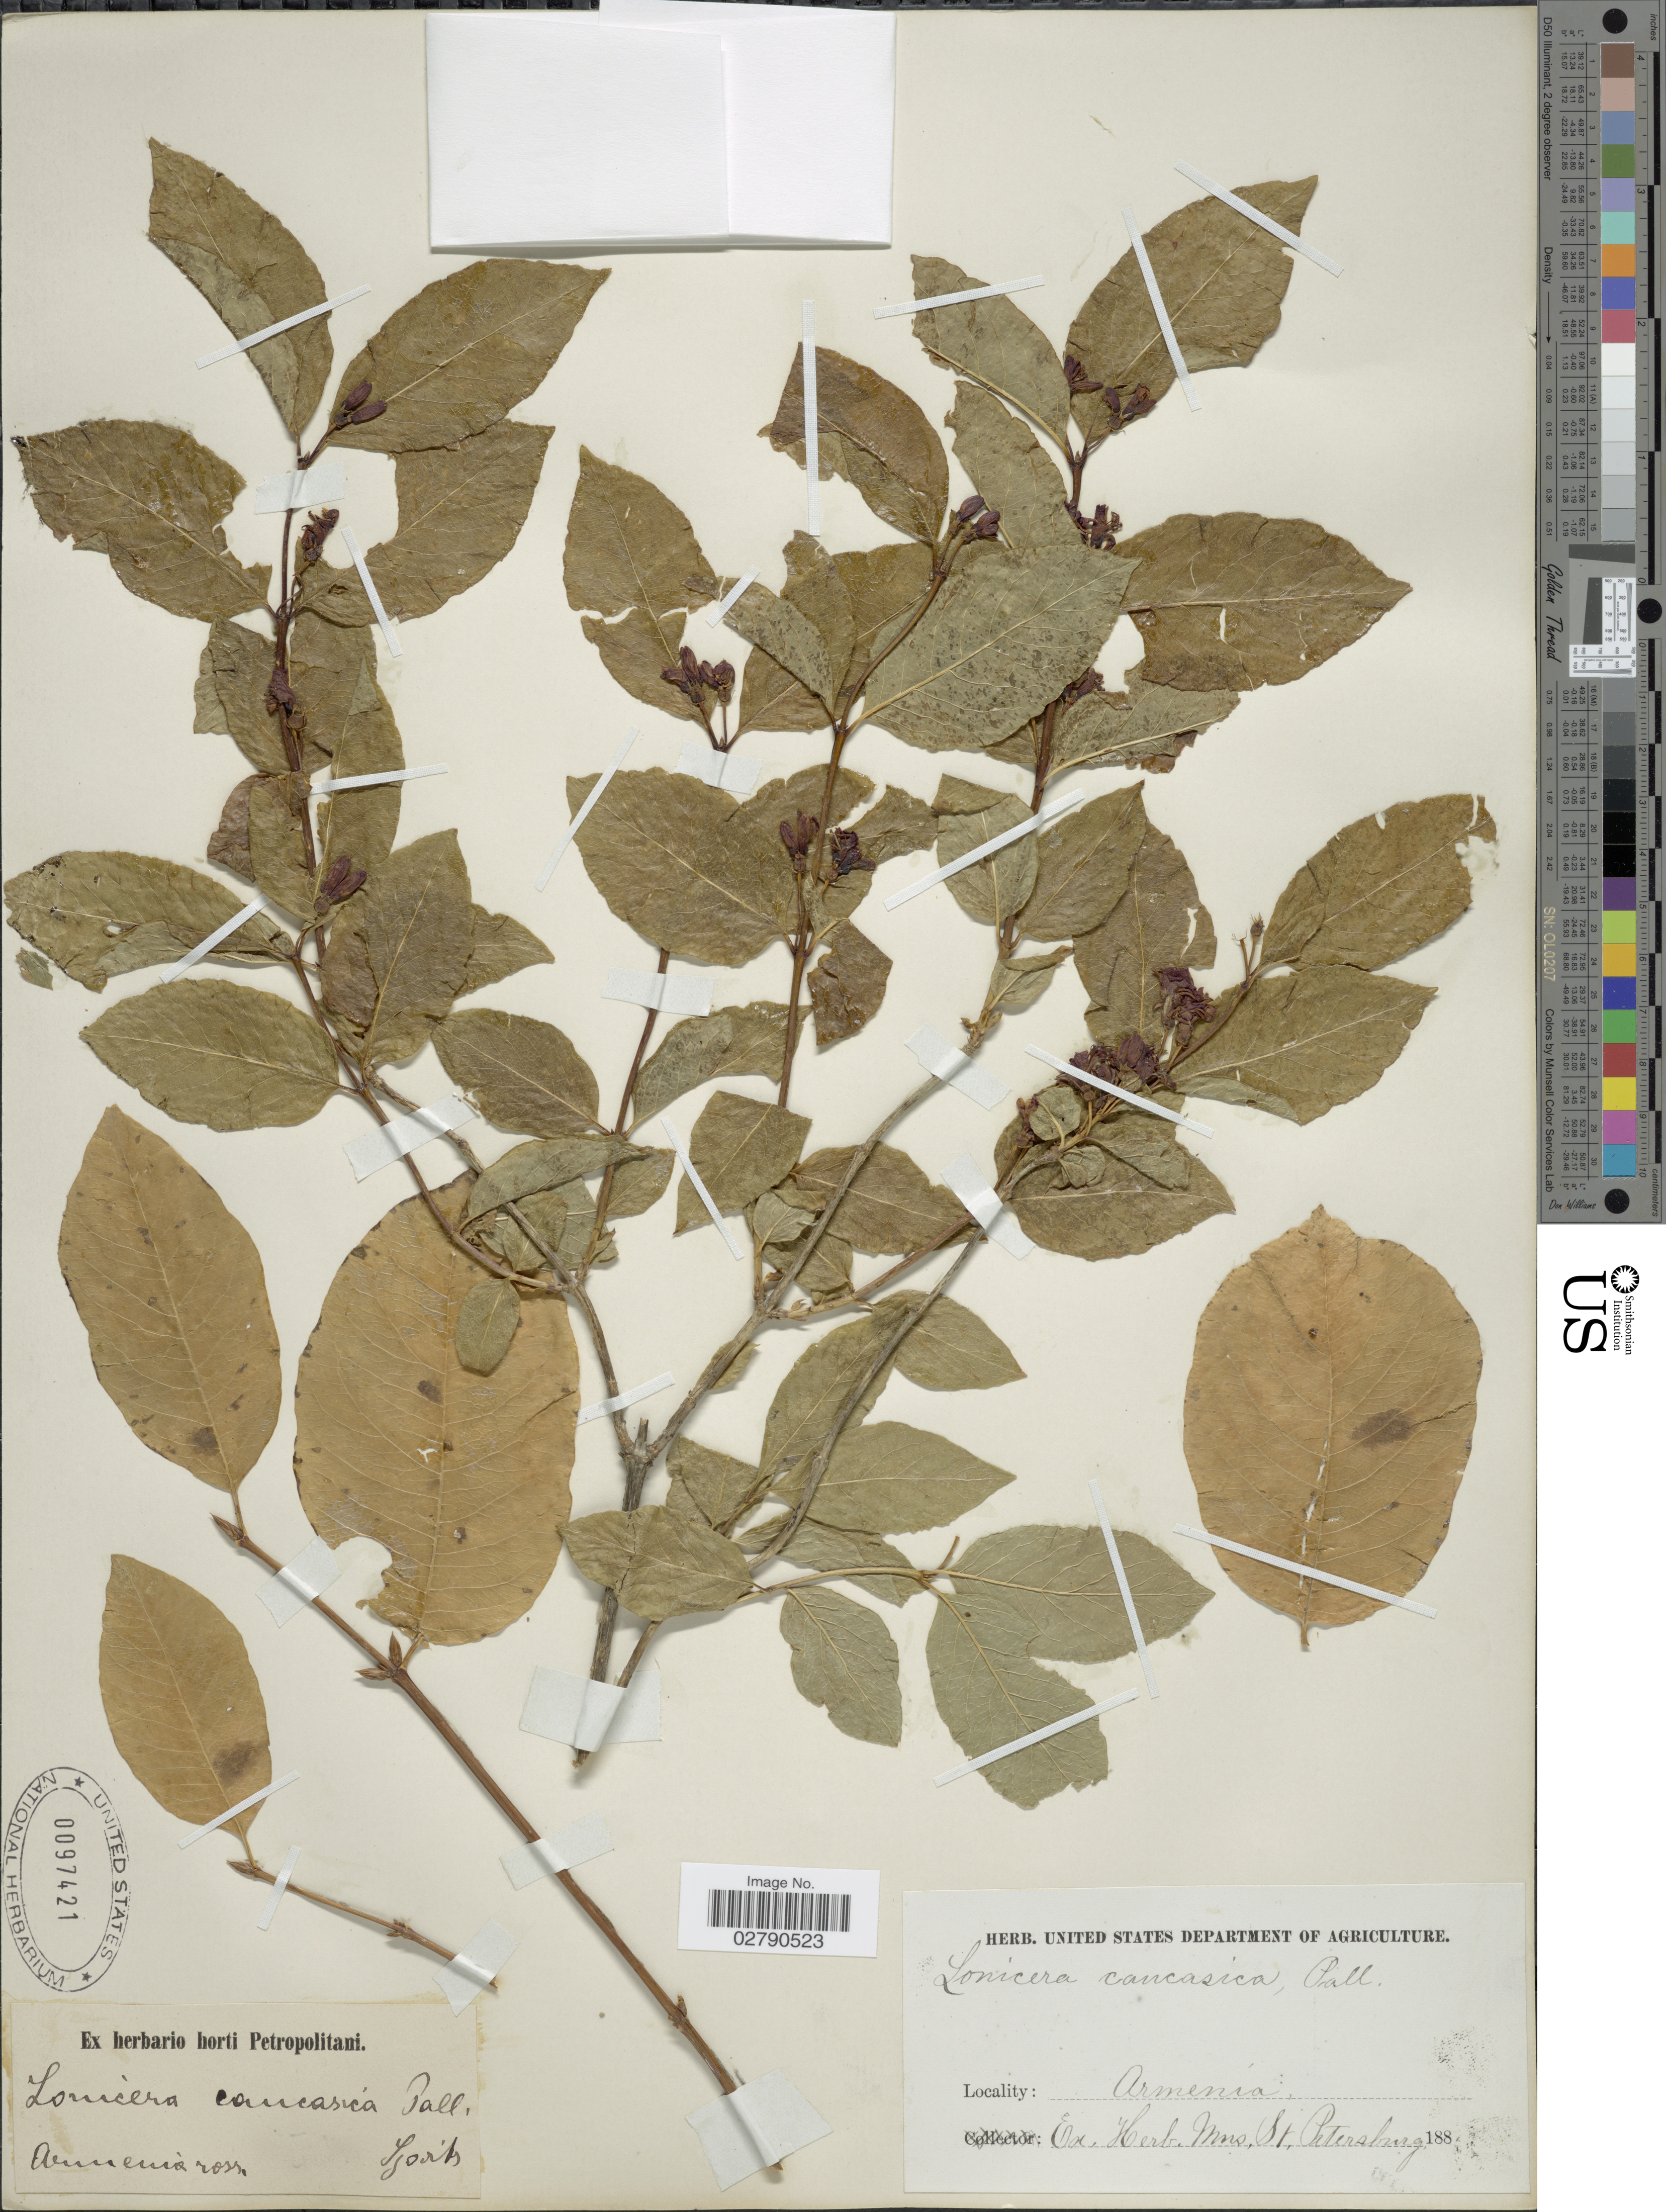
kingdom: Plantae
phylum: Tracheophyta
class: Magnoliopsida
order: Dipsacales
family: Caprifoliaceae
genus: Lonicera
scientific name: Lonicera caucasica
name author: Pall.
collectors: Szovits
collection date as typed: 188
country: Armenia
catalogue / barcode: US 97421